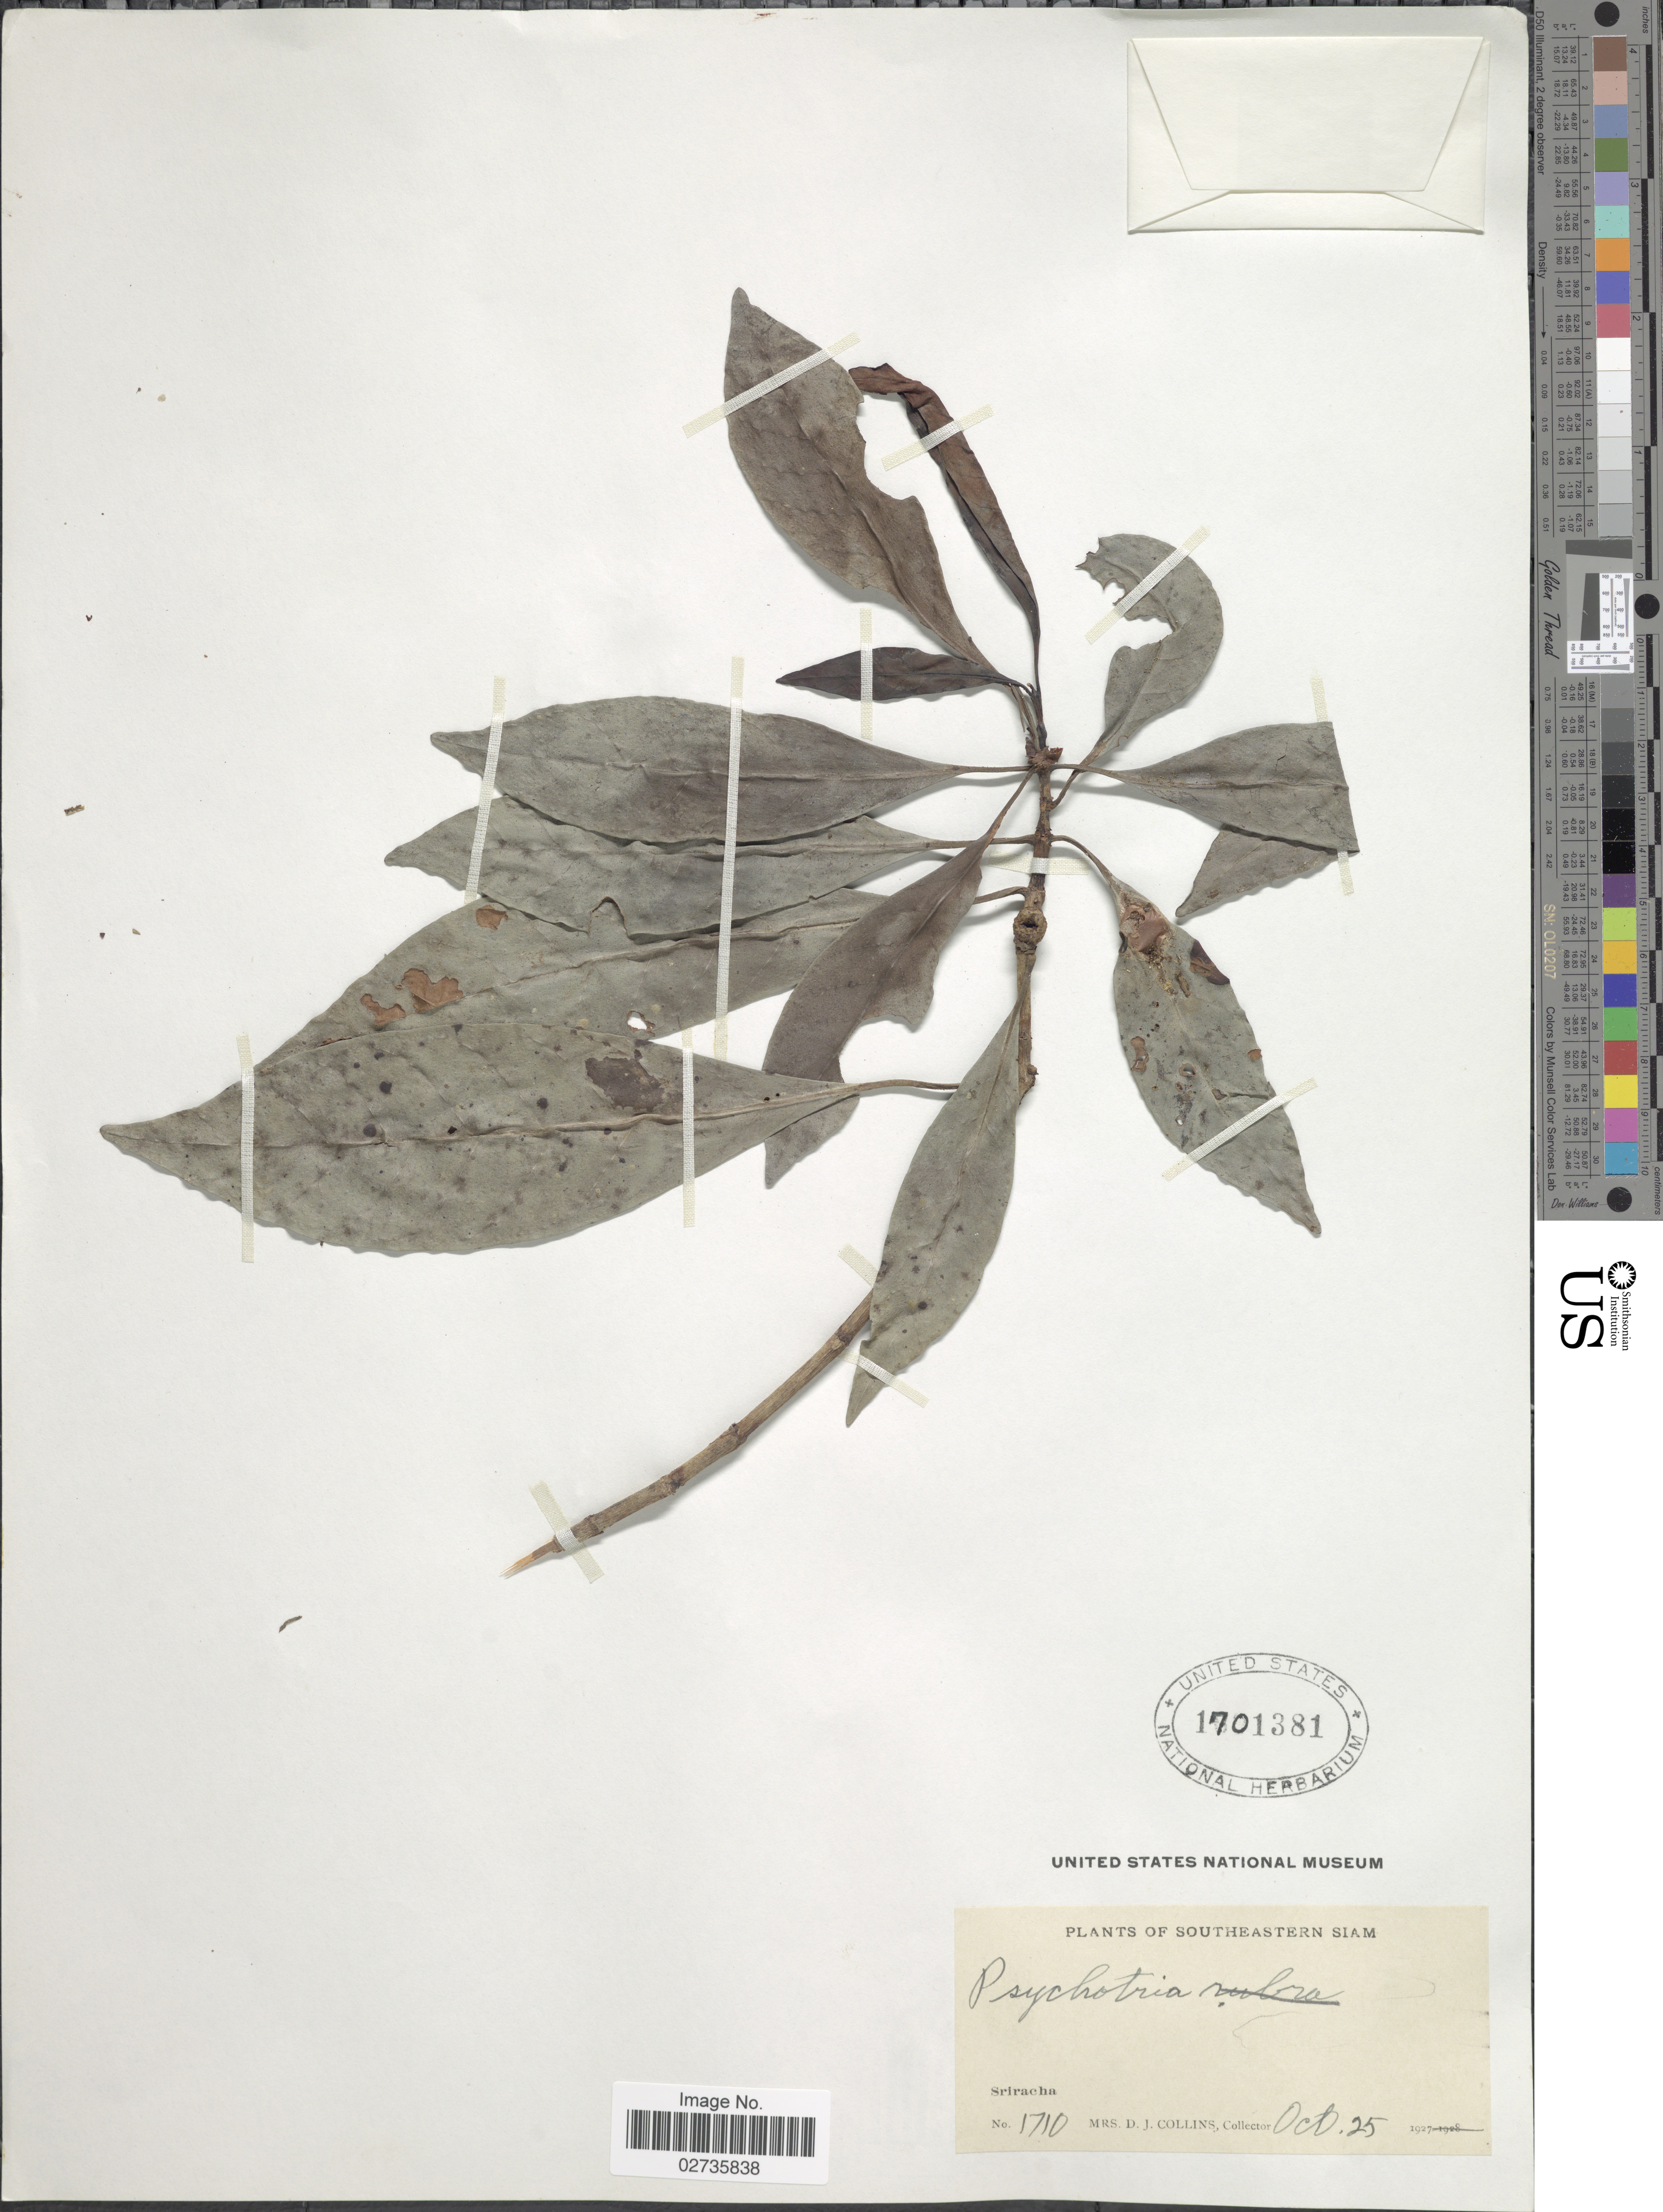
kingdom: Plantae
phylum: Tracheophyta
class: Magnoliopsida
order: Gentianales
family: Rubiaceae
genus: Psychotria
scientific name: Psychotria sp.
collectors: Mrs. D. J. Collins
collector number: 1710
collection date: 1927-10-25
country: Thailand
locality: Southeastern Siam, Sriracha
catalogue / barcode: US 1701381